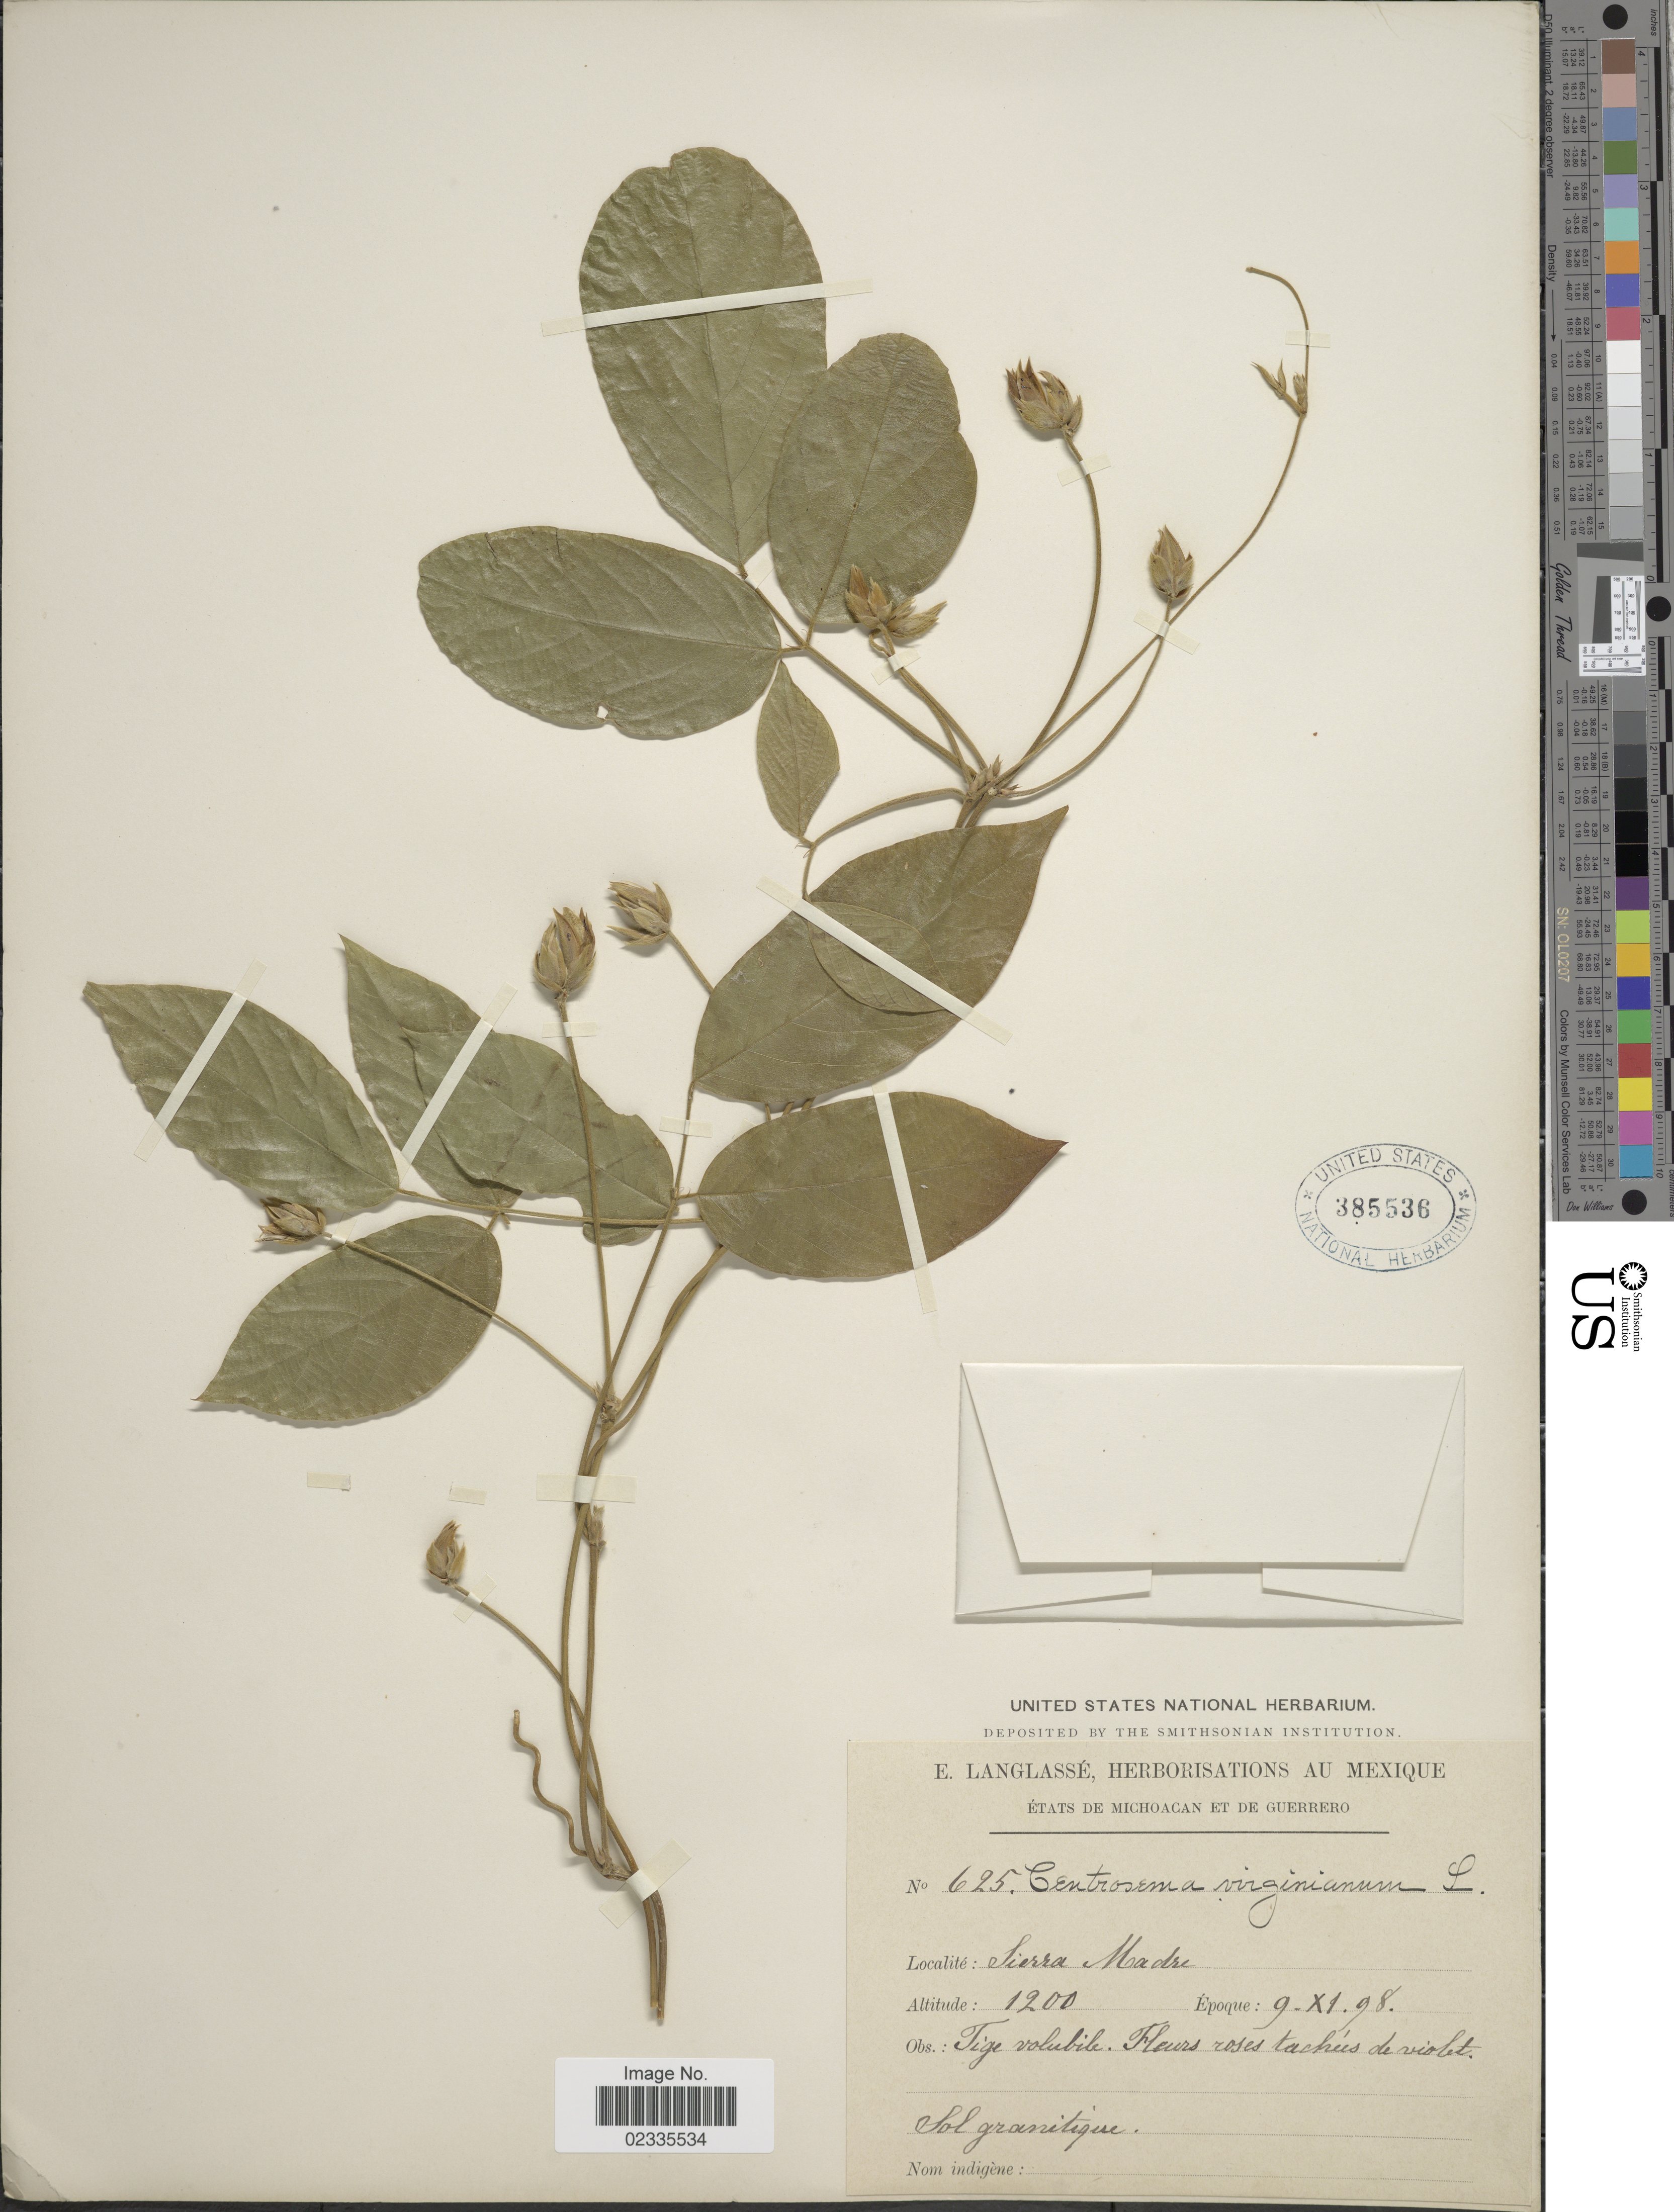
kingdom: Plantae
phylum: Tracheophyta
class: Magnoliopsida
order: Fabales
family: Fabaceae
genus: Centrosema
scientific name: Centrosema pubescens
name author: Benth.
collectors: E. Langlassé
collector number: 625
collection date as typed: Transcribed d/m/y: 9/11/98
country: Mexico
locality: Etats de Michoacan et de Guerrero, Sierra Madre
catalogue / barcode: US 385536